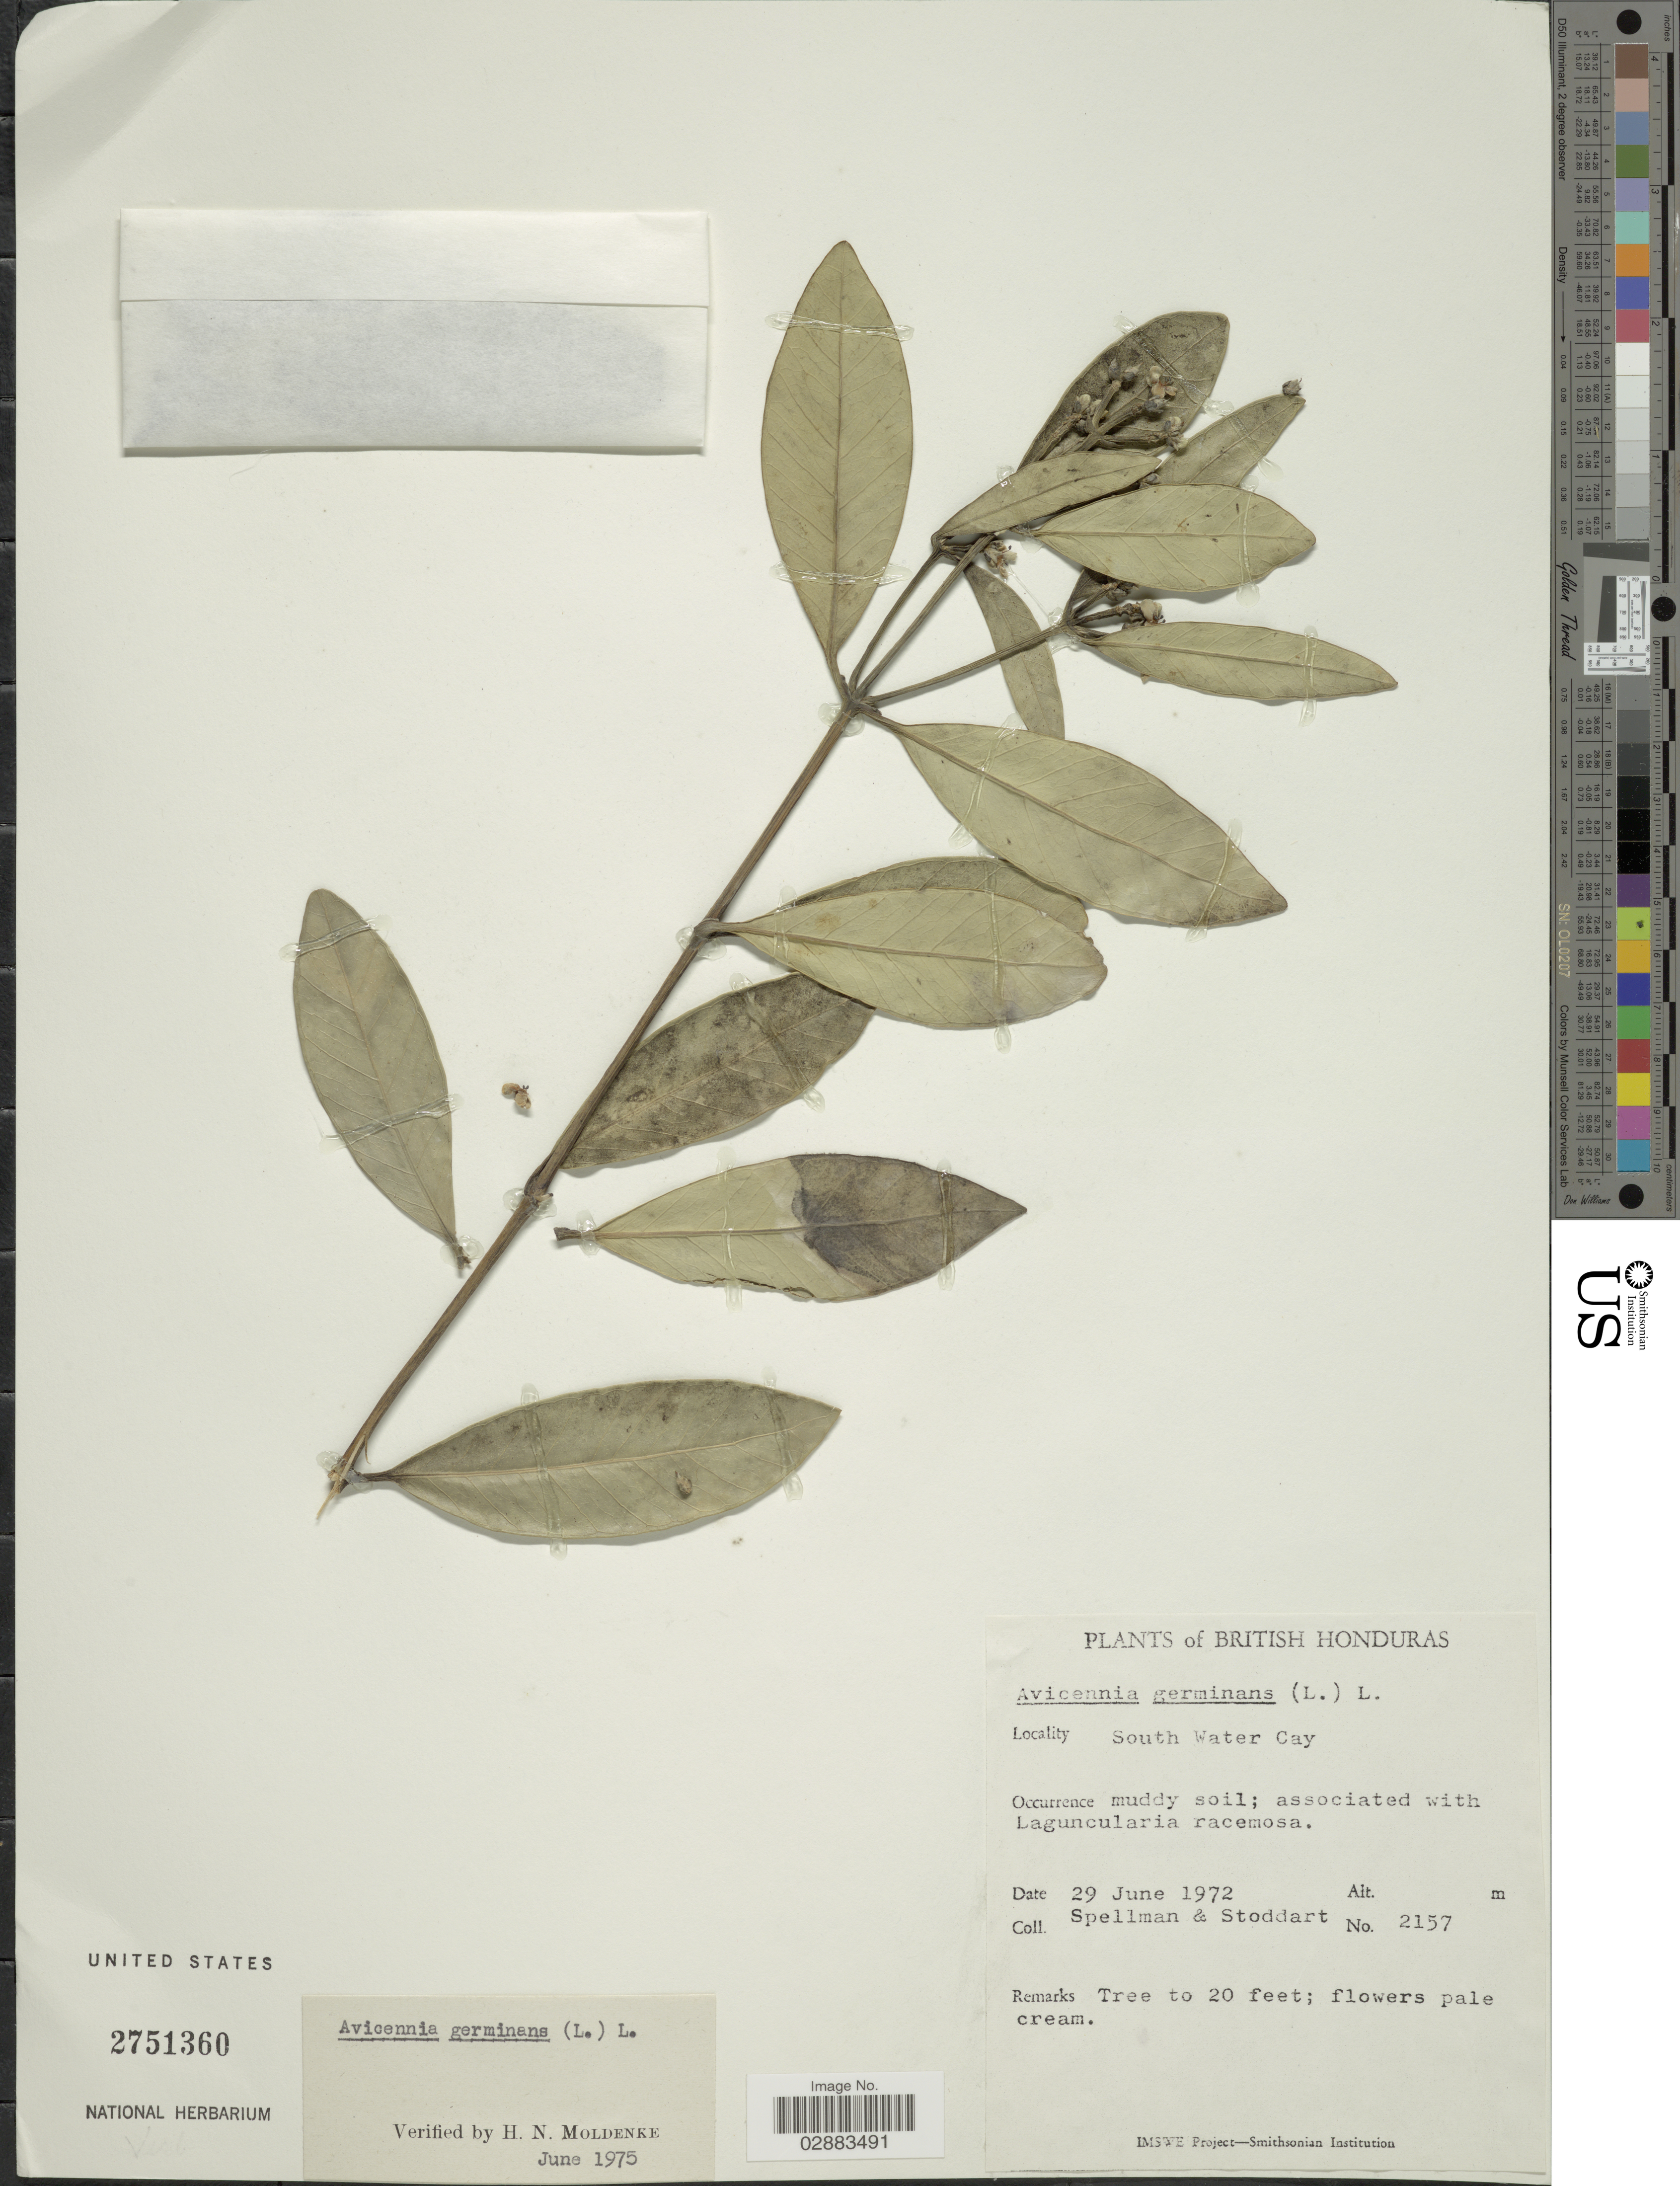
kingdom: Plantae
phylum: Tracheophyta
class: Magnoliopsida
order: Lamiales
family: Acanthaceae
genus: Avicennia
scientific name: Avicennia germinans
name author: (L.) L.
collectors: Spellman, -- & -. Stoddart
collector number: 2157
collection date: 1972-06-29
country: Belize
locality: British Honduras. South Water Cay.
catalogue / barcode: US 2751360